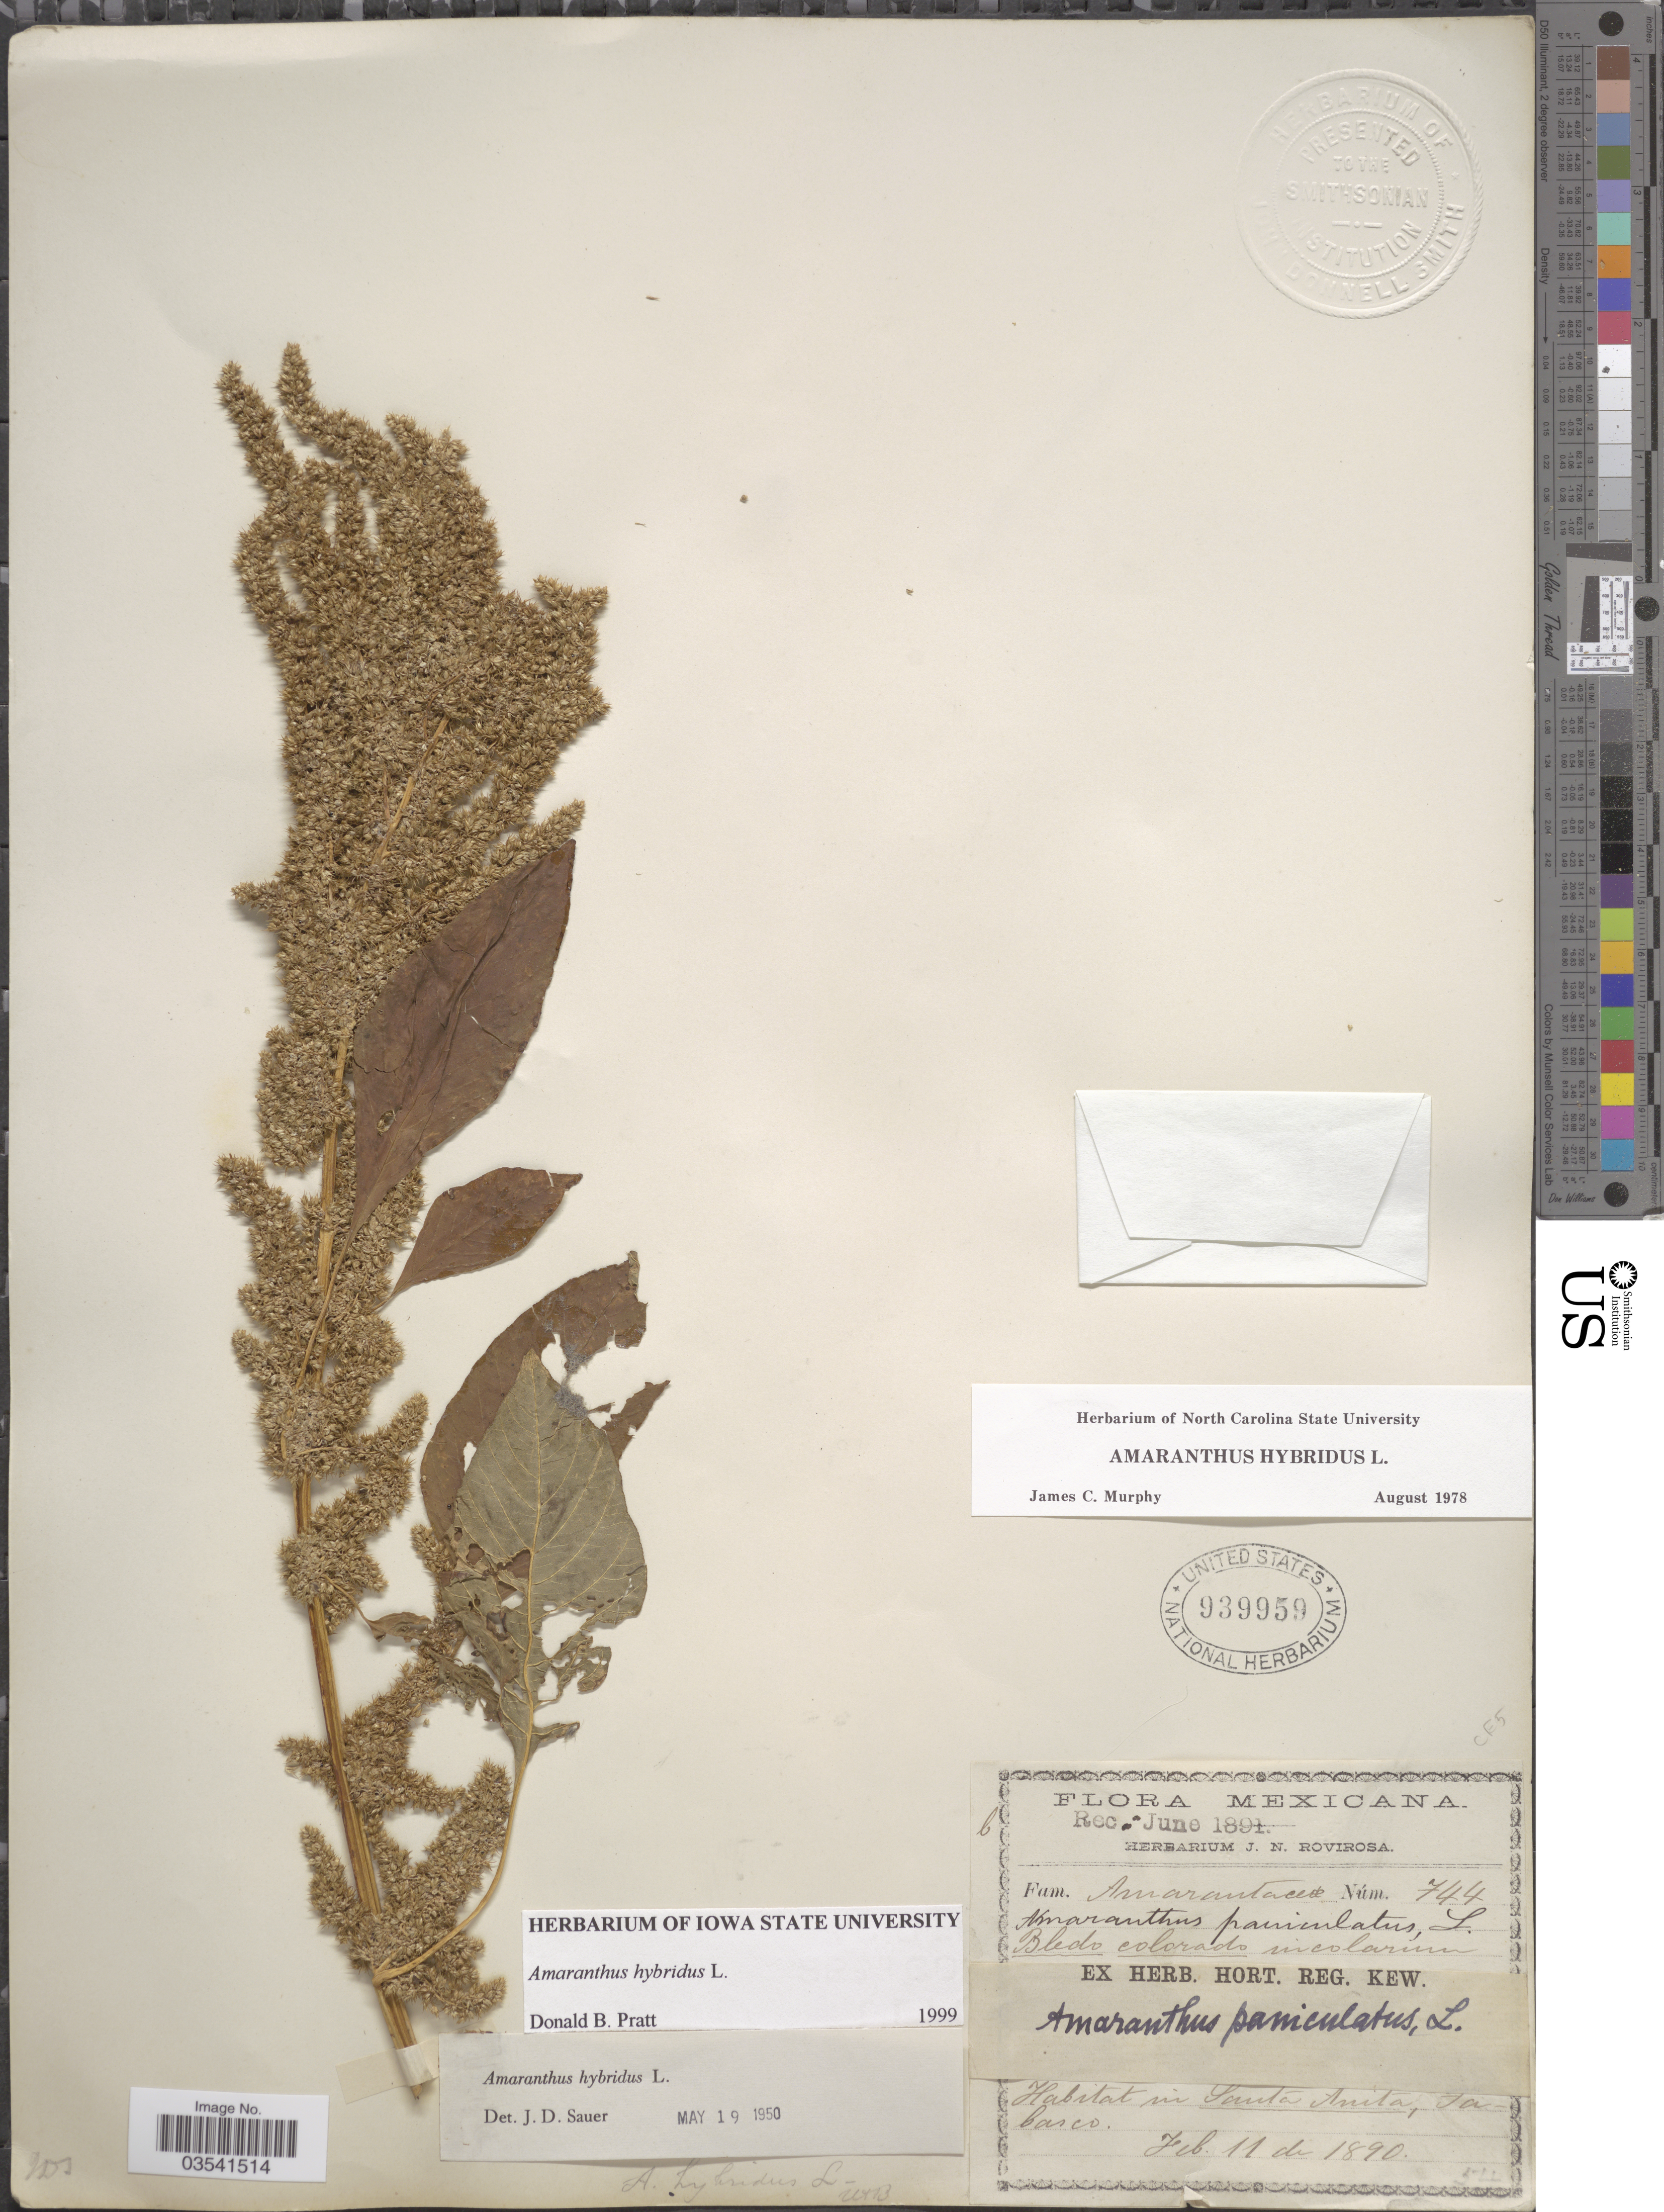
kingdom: Plantae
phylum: Tracheophyta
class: Magnoliopsida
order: Caryophyllales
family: Amaranthaceae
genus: Amaranthus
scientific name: Amaranthus hybridus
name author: L.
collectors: ex herb. J. N. Rovirosa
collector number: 744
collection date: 1890-02-11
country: Mexico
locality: In Santa Anita, Tabasco.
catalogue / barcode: US 939959